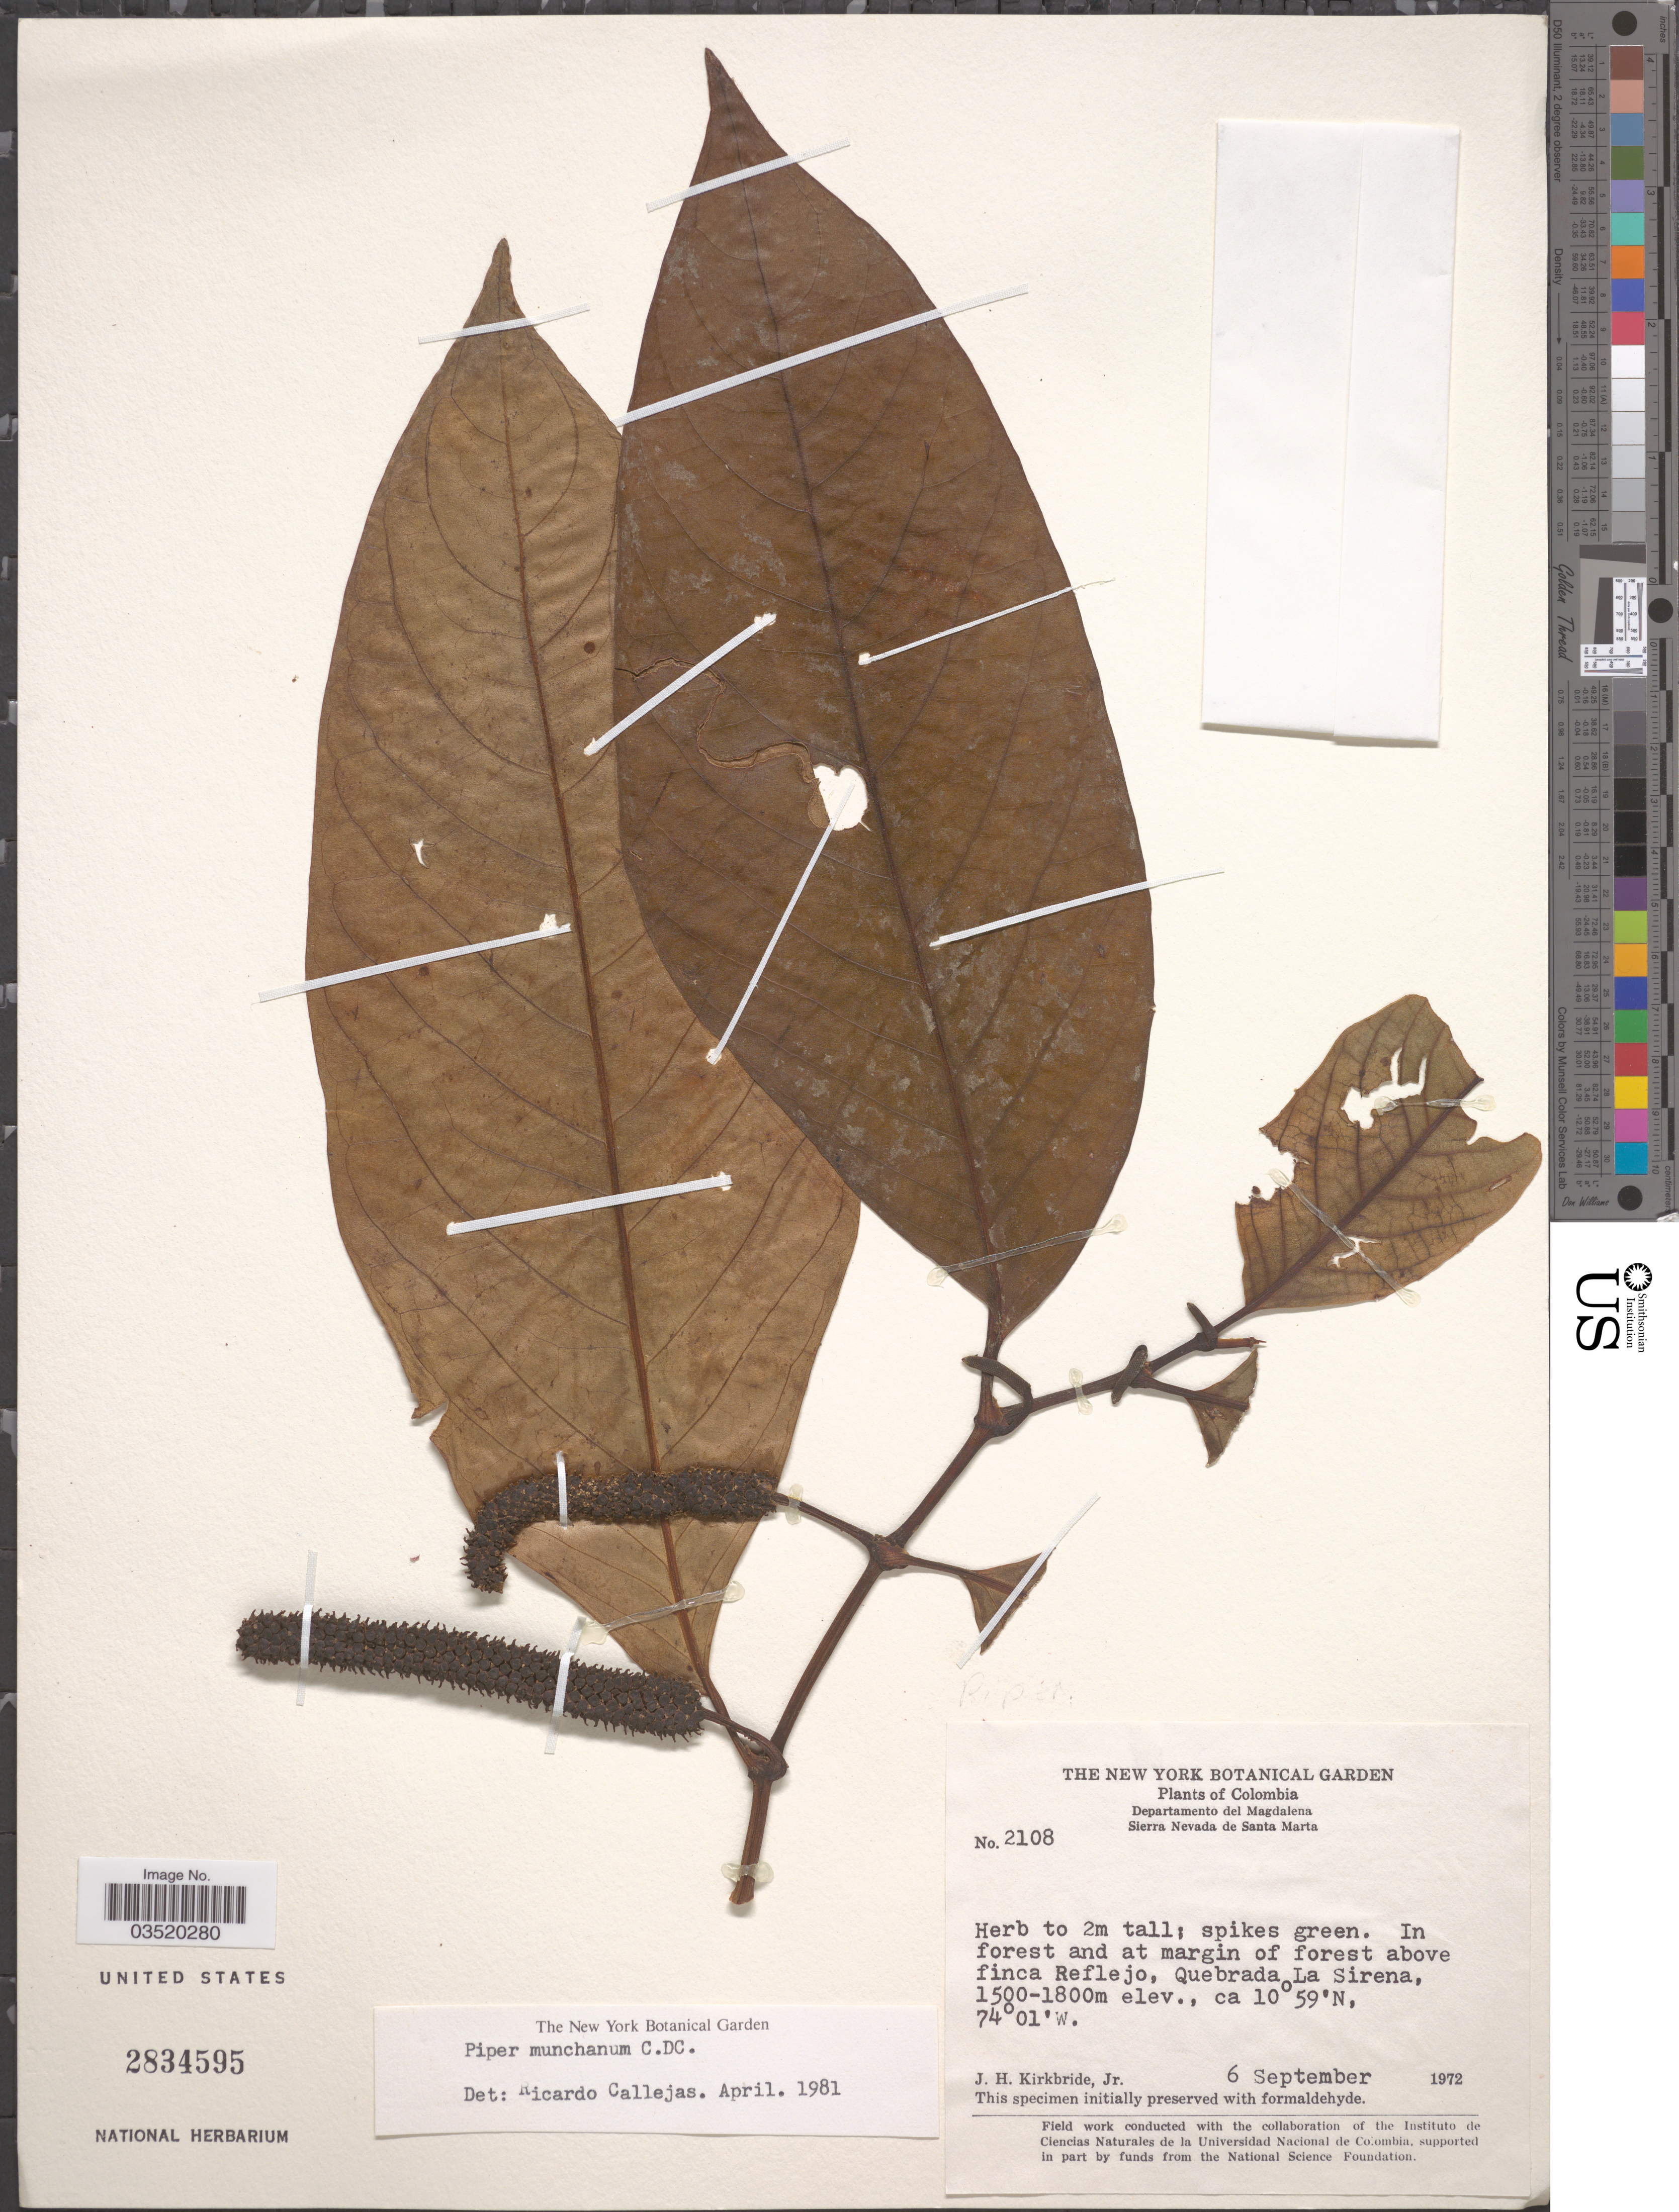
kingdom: Plantae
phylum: Tracheophyta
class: Magnoliopsida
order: Piperales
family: Piperaceae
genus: Piper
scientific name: Piper munchanum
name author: C. DC.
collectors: J. H. Kirkbride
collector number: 2108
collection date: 1972-09-06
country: Colombia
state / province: Magdalena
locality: Departamento del Magdalena. Sierra Nevada de Santa Marta. In forest and at margin of forest above finca Reflejo, Quebrada La Sirena.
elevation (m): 1500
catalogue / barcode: US 2834595